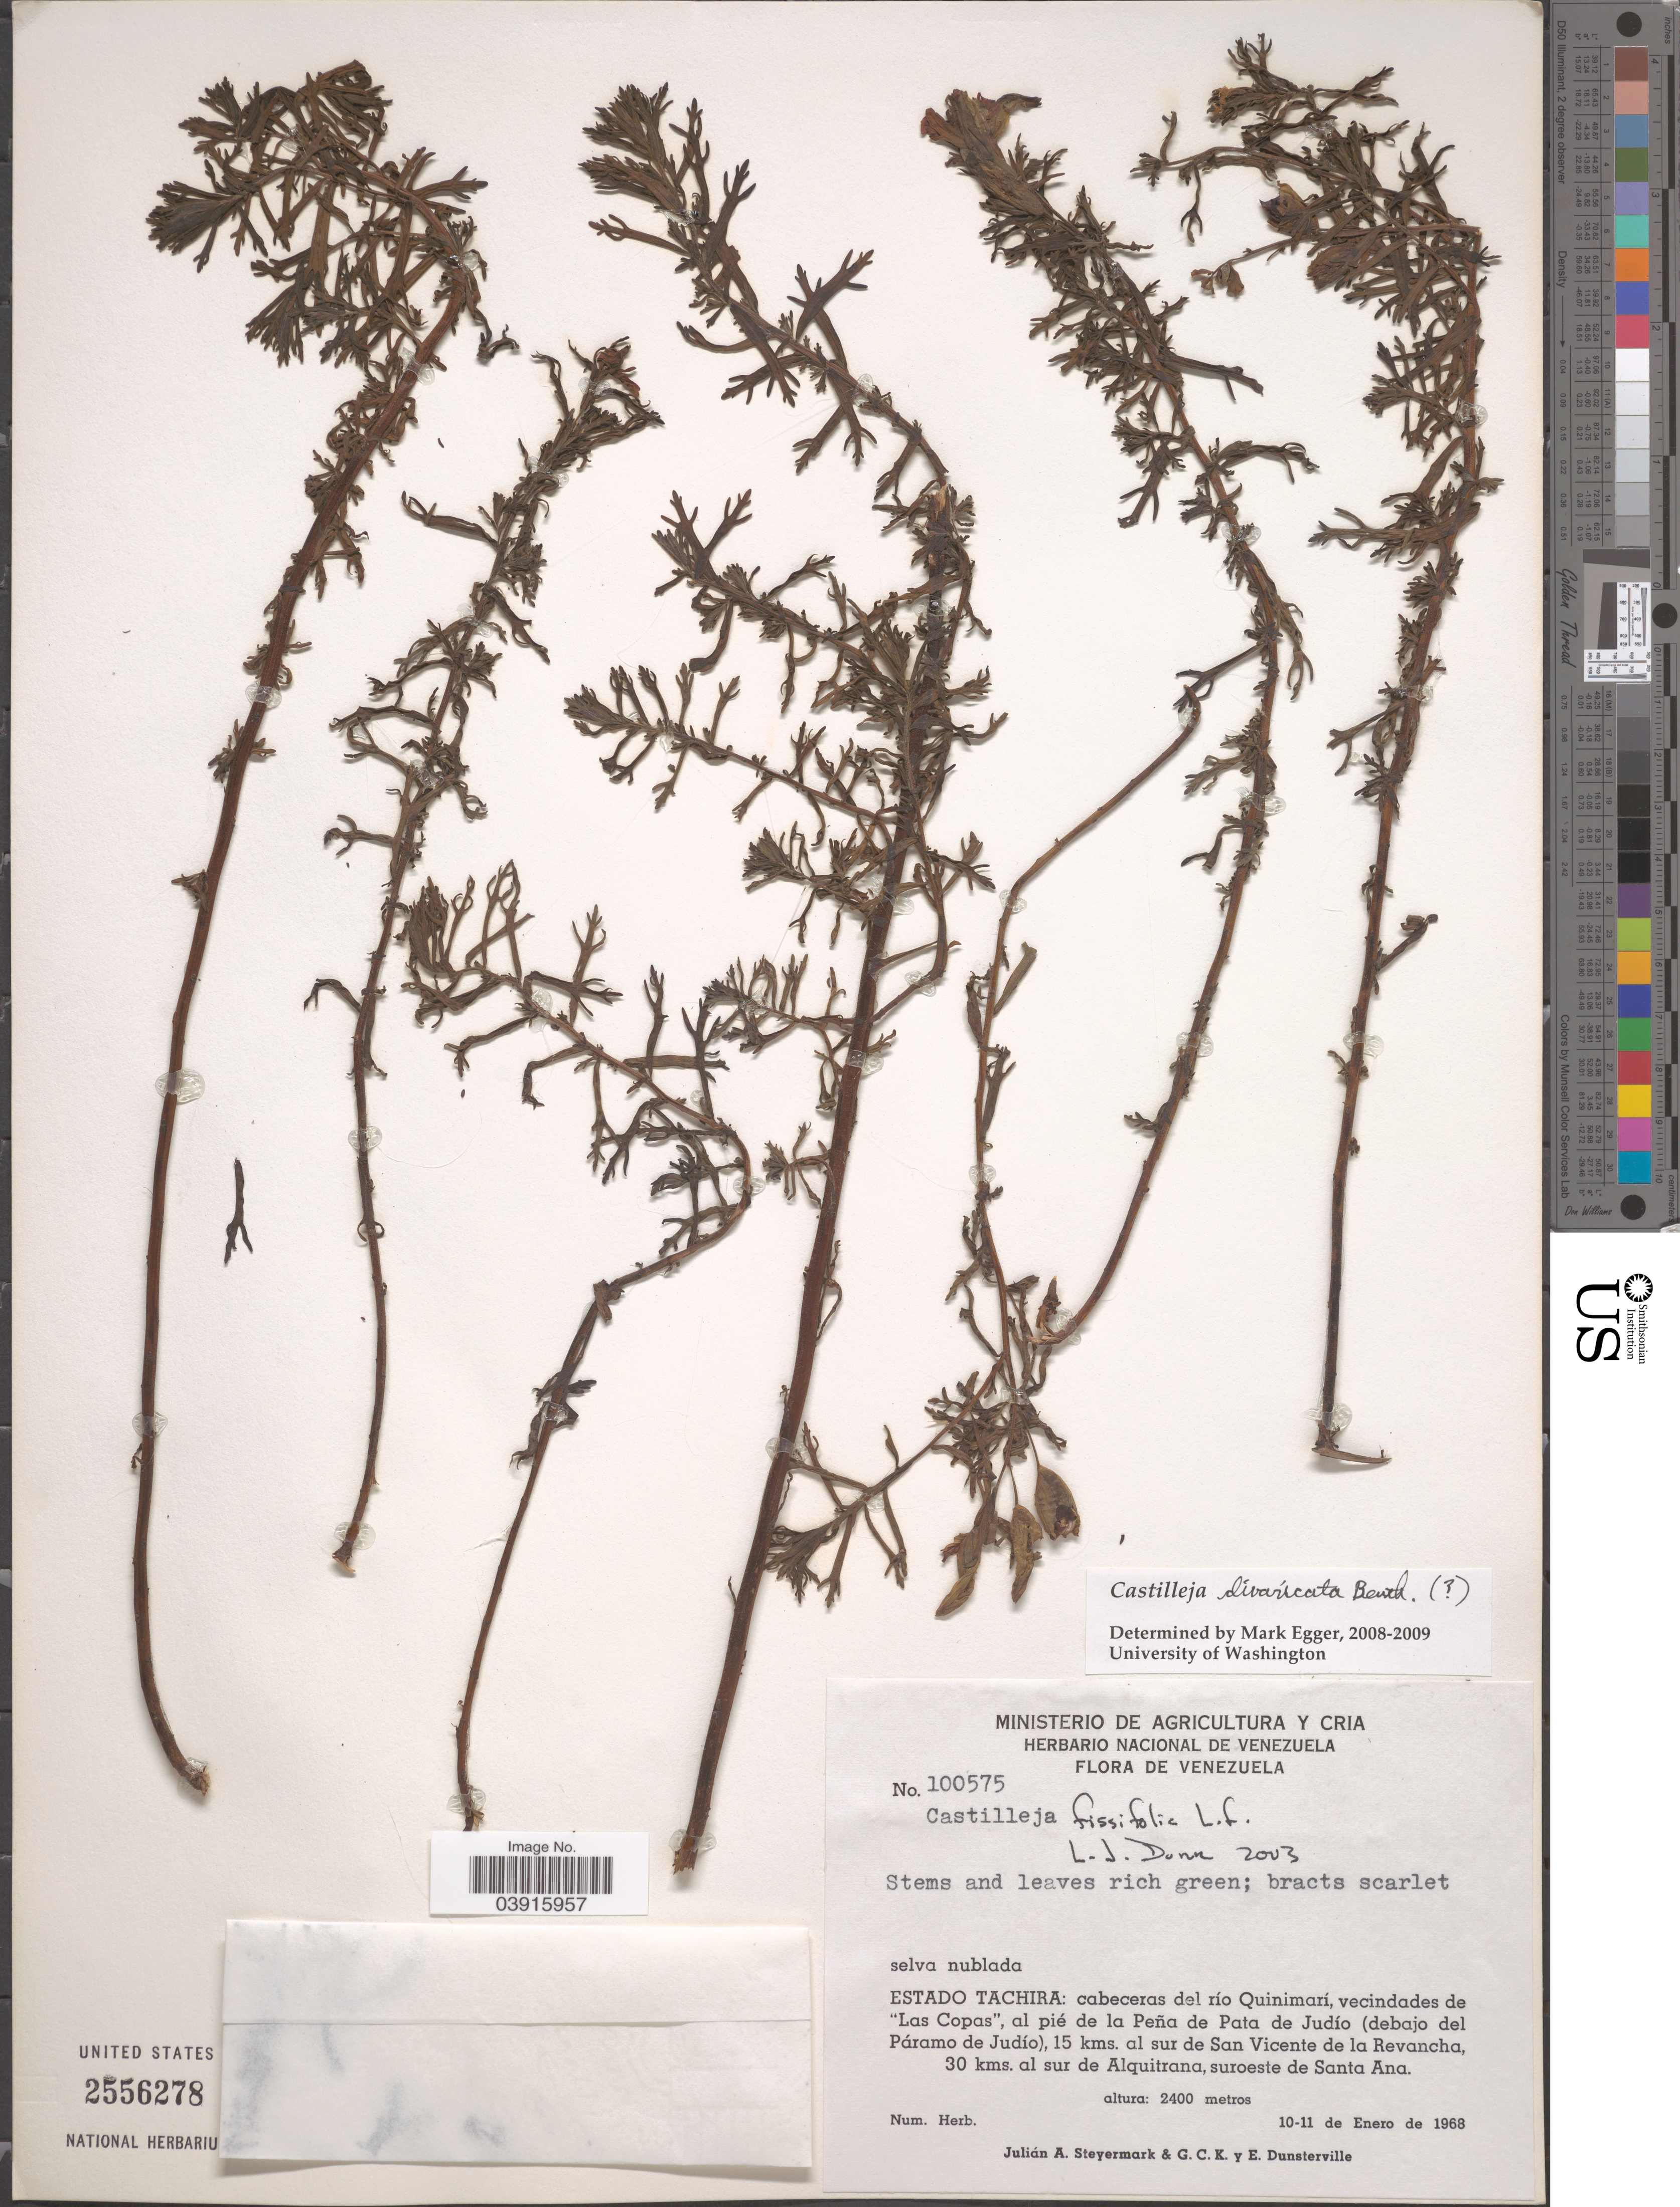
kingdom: Plantae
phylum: Tracheophyta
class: Magnoliopsida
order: Lamiales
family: Orobanchaceae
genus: Castilleja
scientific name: Castilleja divaricata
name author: Benth.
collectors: J. Steyermark, G. C. K. Dunsterville & E. Dunsterville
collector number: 100575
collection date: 1968-01-10/1968-01-11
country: Venezuela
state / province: Tachira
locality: Cabeceras del río Quinimarí, vecindades de "Las Copas", al pié de la Peña de Pata de Judió (debajo del Páramo de Judío), 15 kms. al sur de San Vicente de la Revancha, 30 kms. al sur de Alquitrana, suroeste de Santa Ana.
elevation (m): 2400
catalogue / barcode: US 2556278